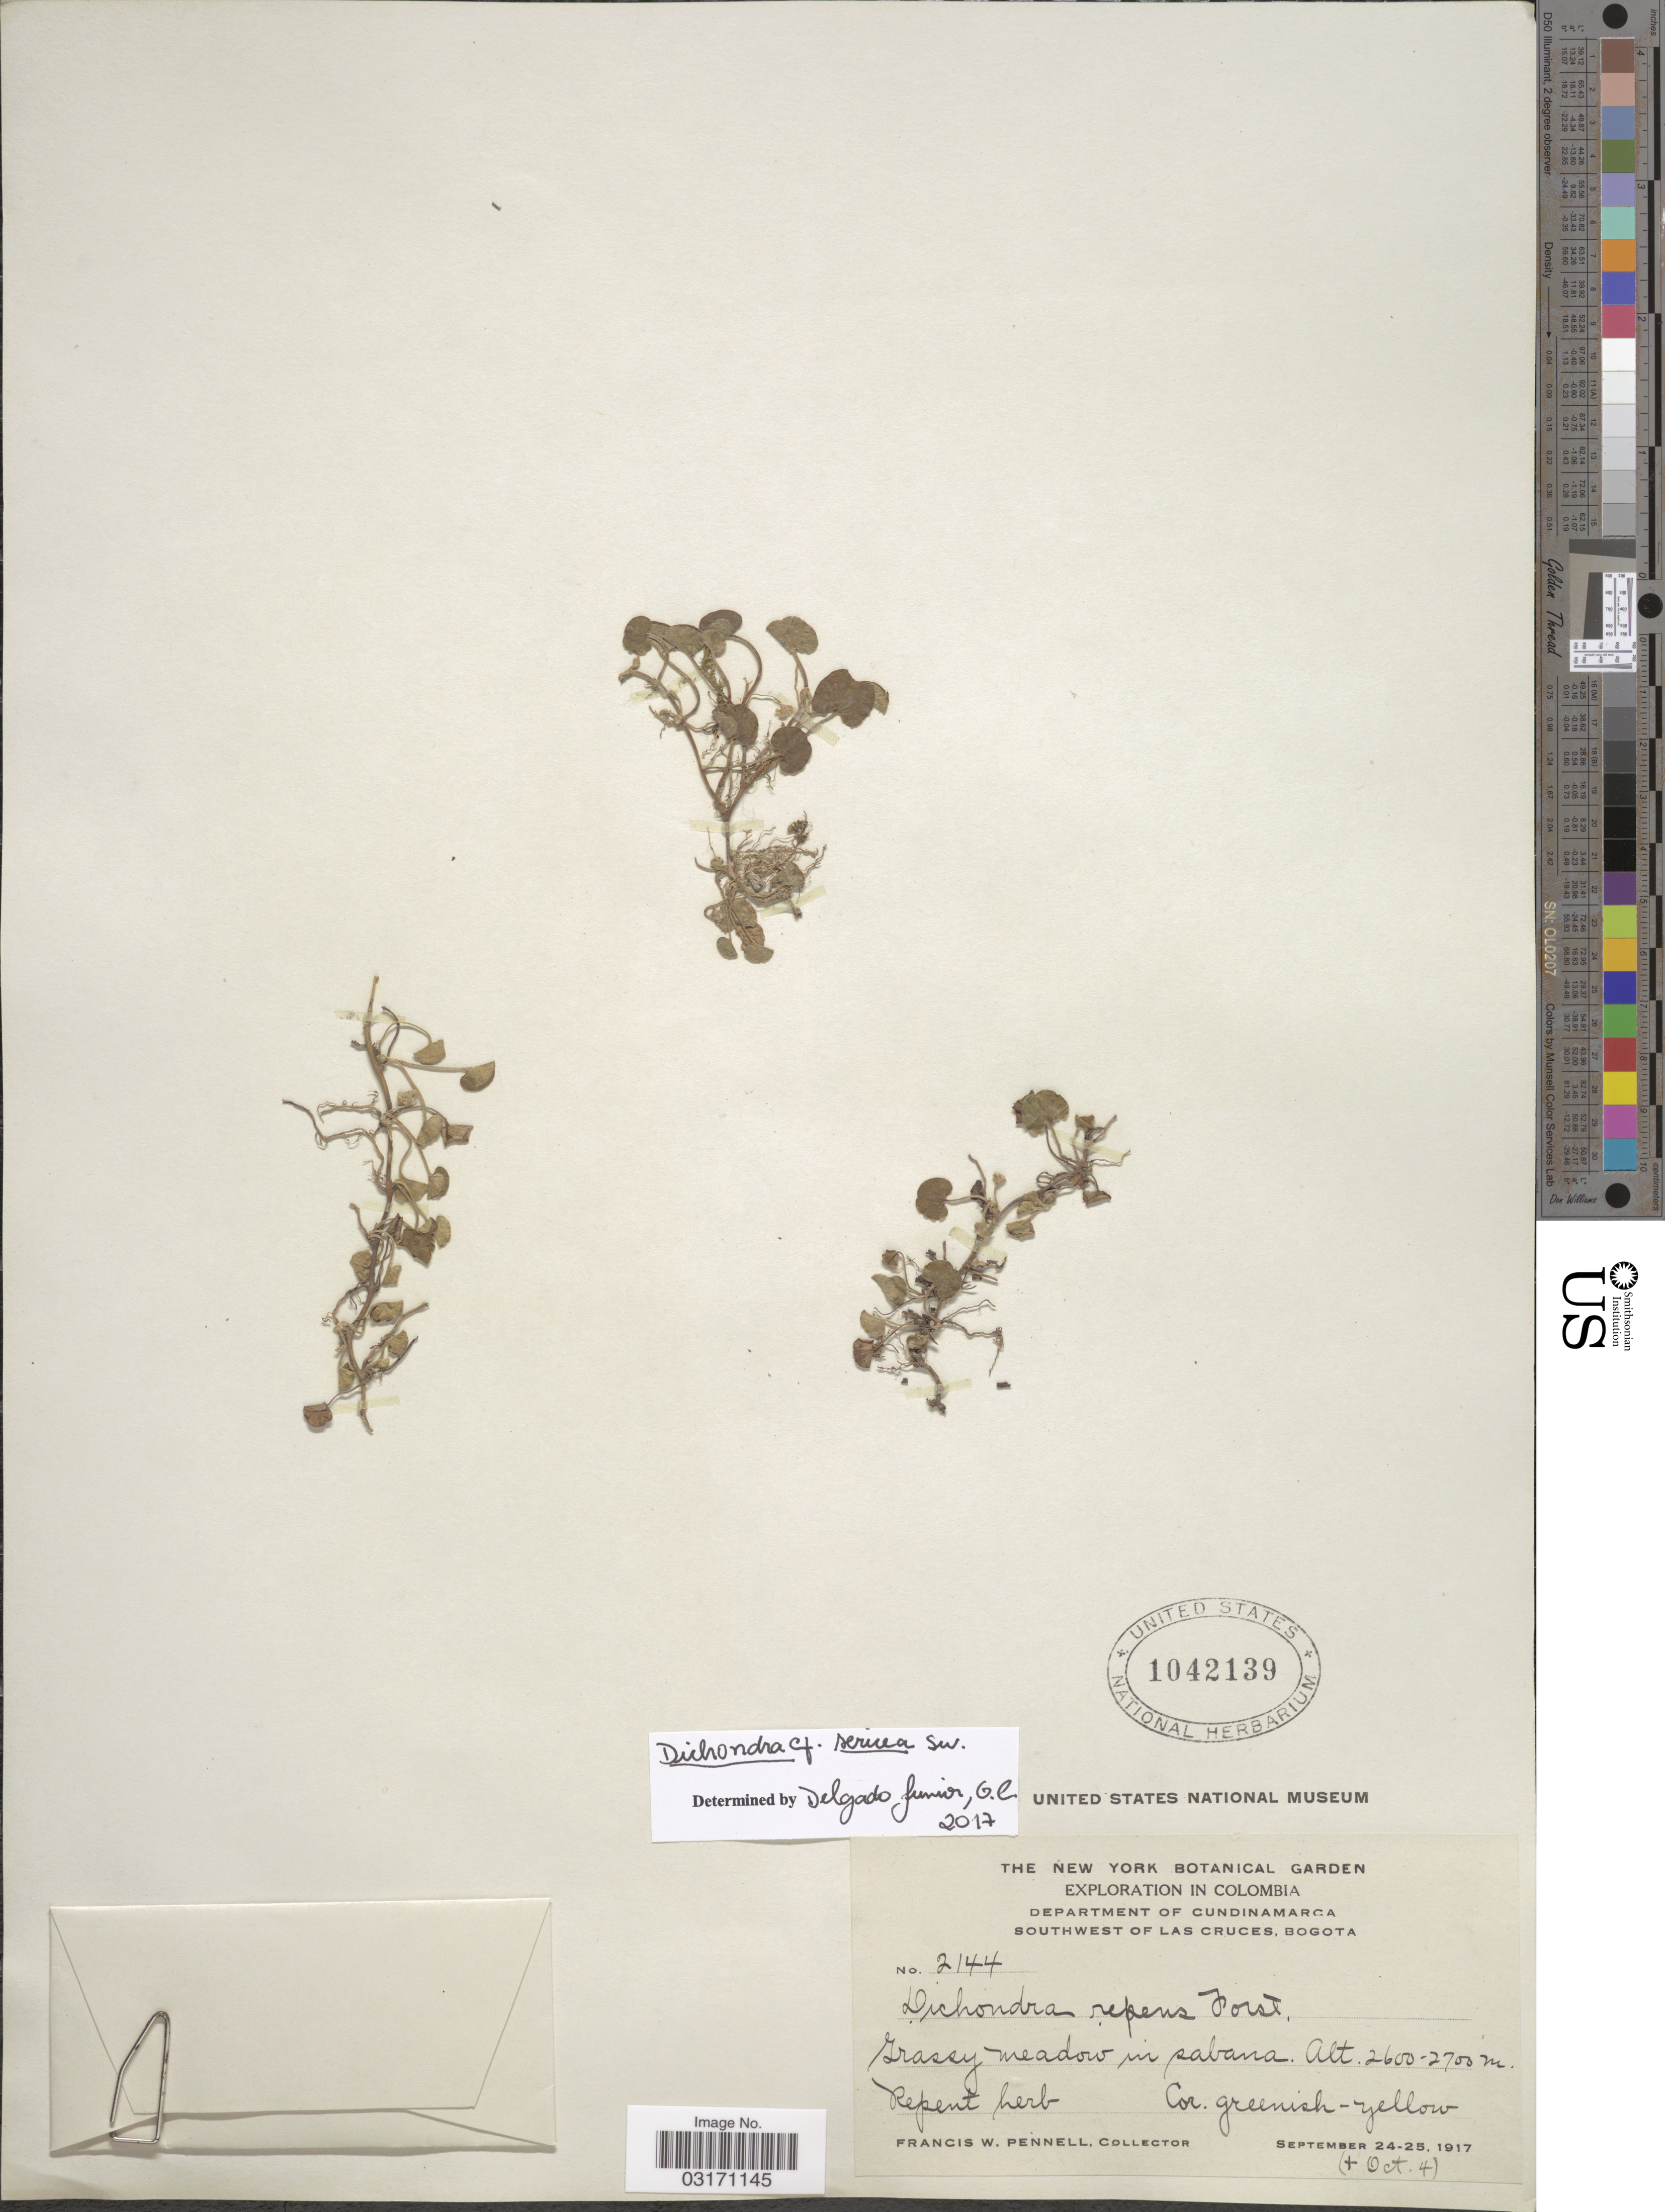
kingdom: Plantae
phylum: Tracheophyta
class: Magnoliopsida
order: Solanales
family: Convolvulaceae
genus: Dichondra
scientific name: Dichondra sericea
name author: Sw.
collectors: F. W. Pennell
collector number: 2144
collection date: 1917-09-24/1917-10-04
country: Colombia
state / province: Cundinamarca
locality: Department of Cundinamarca. Southwest of Las Cruces,, Bogota.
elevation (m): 2600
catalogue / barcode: US 1042139